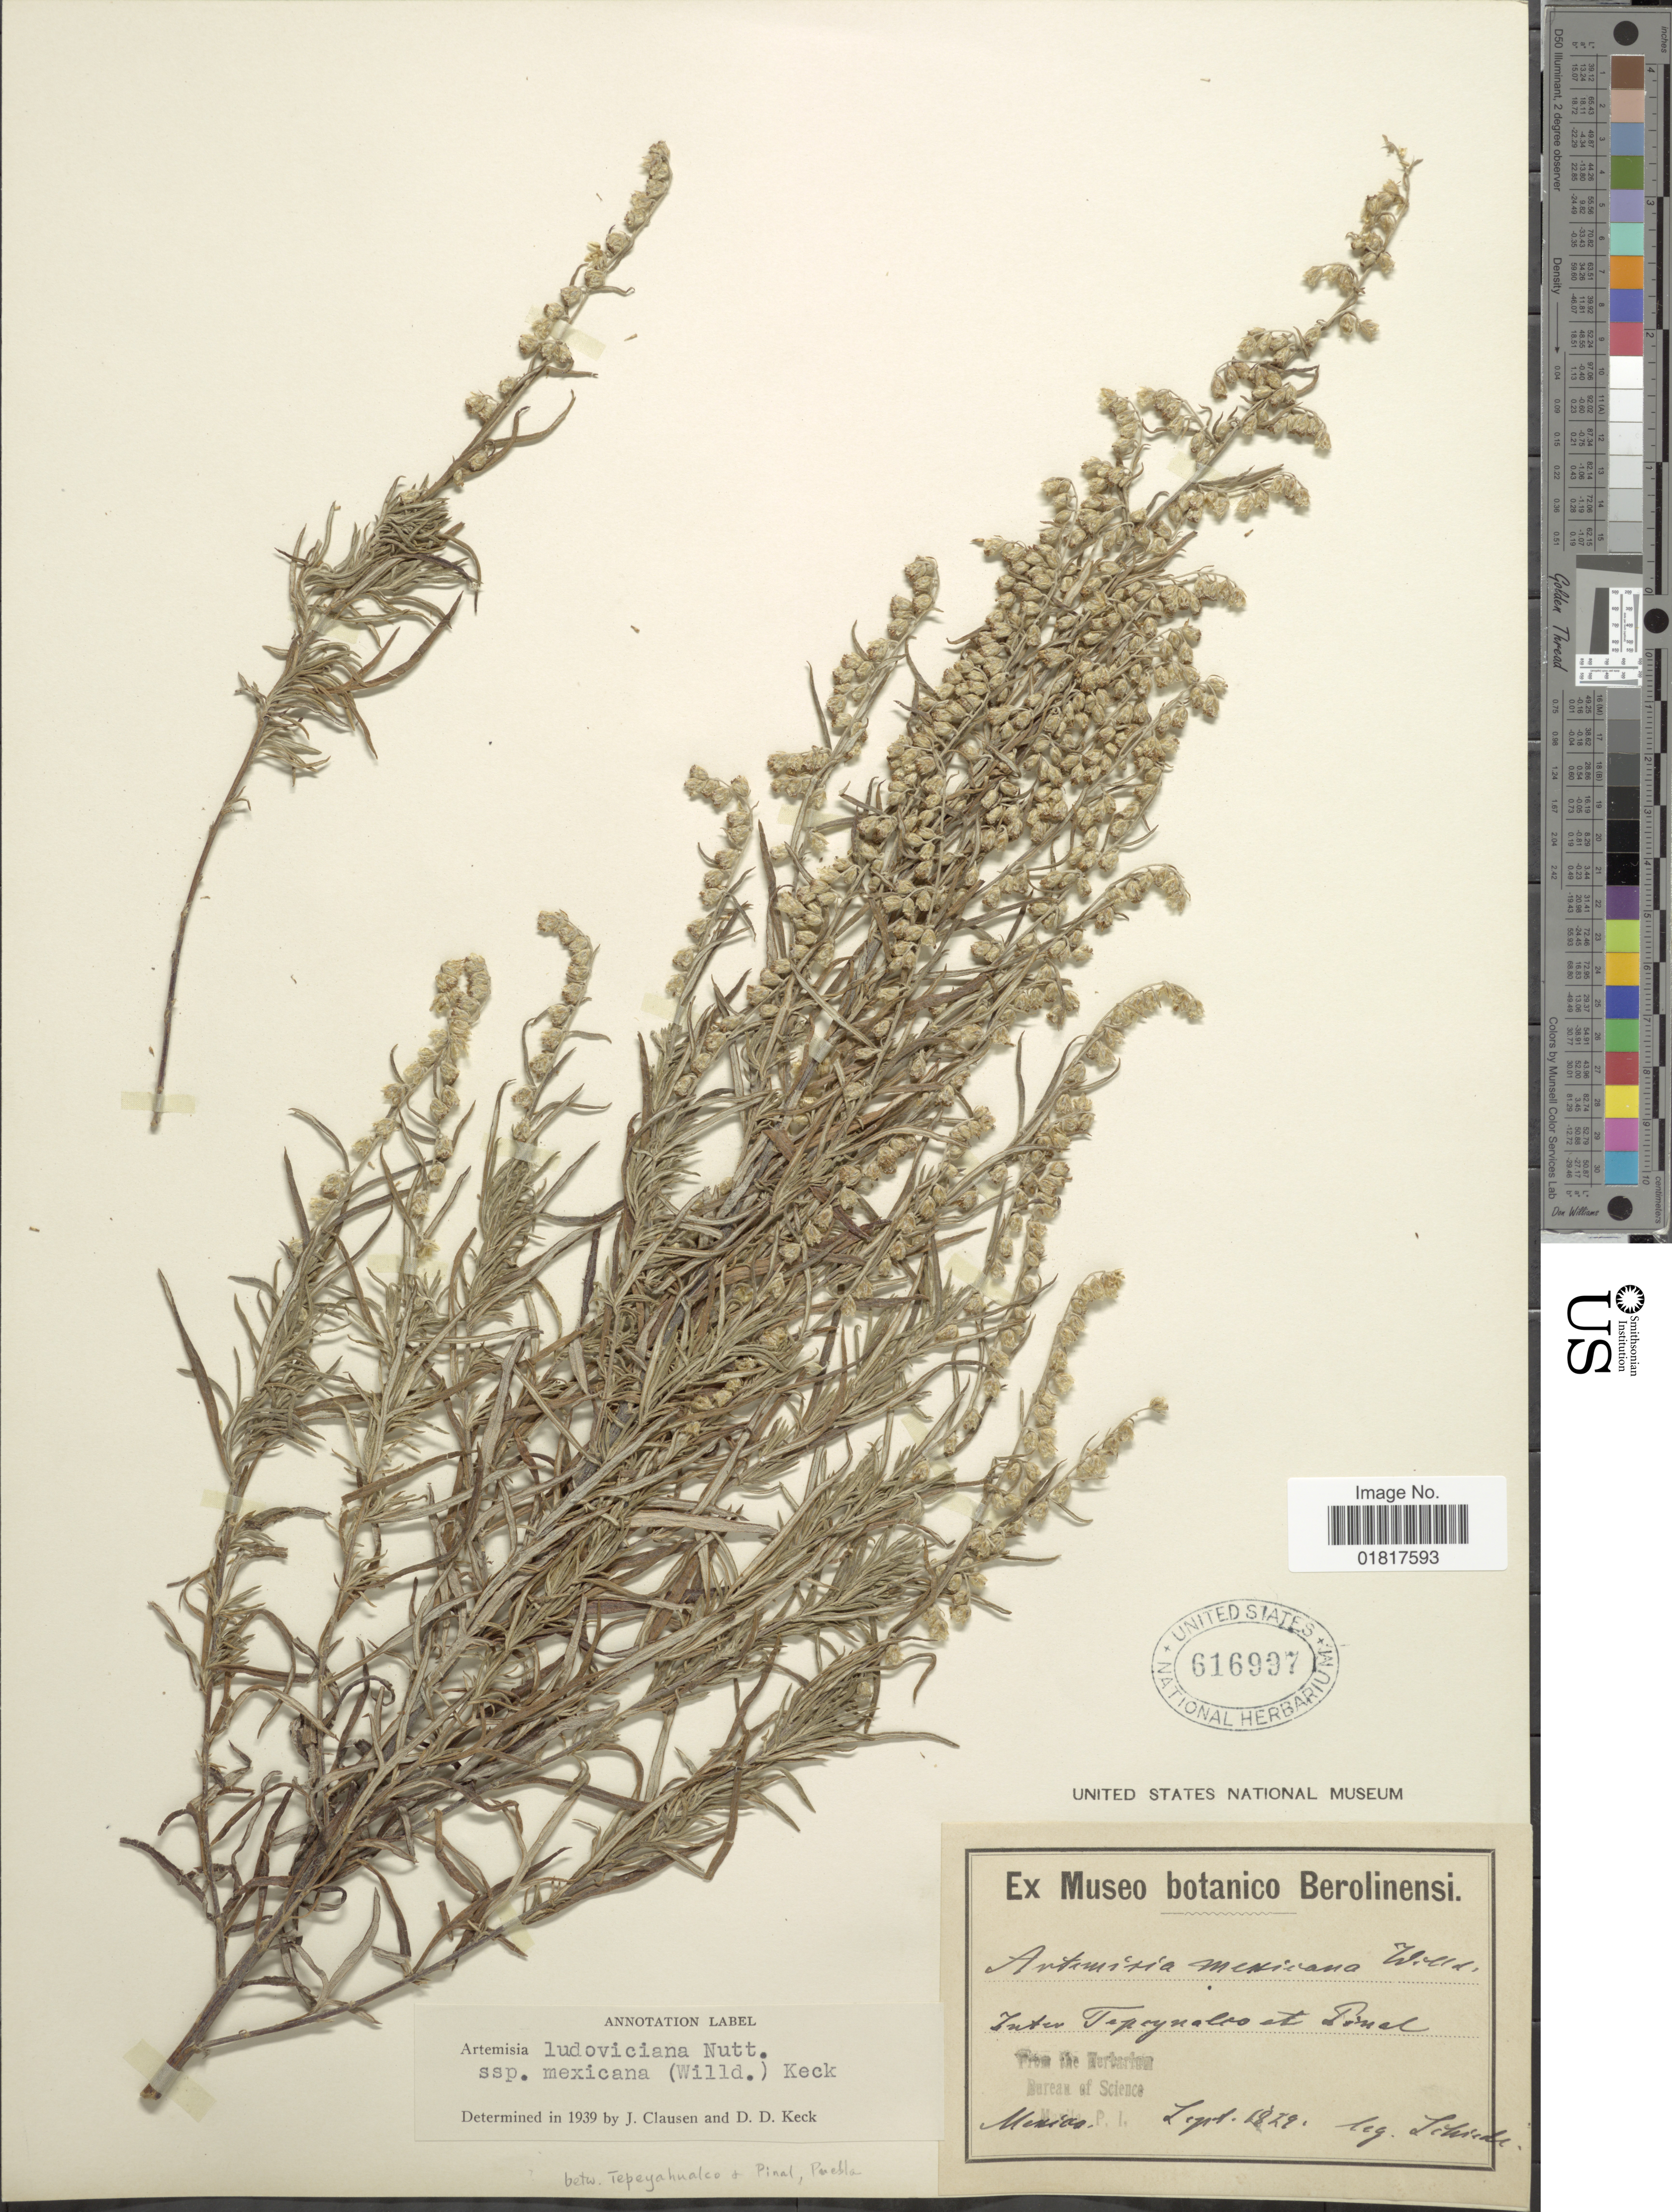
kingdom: Plantae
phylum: Tracheophyta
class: Magnoliopsida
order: Asterales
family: Asteraceae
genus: Artemisia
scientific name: Artemisia ludoviciana subsp. mexicana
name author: (Willd. ex Spreng.) D.D. Keck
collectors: Schiede, --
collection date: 1829-09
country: Mexico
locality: Inter Tepeyualco et Pinel [interpreted]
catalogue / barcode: US 616997